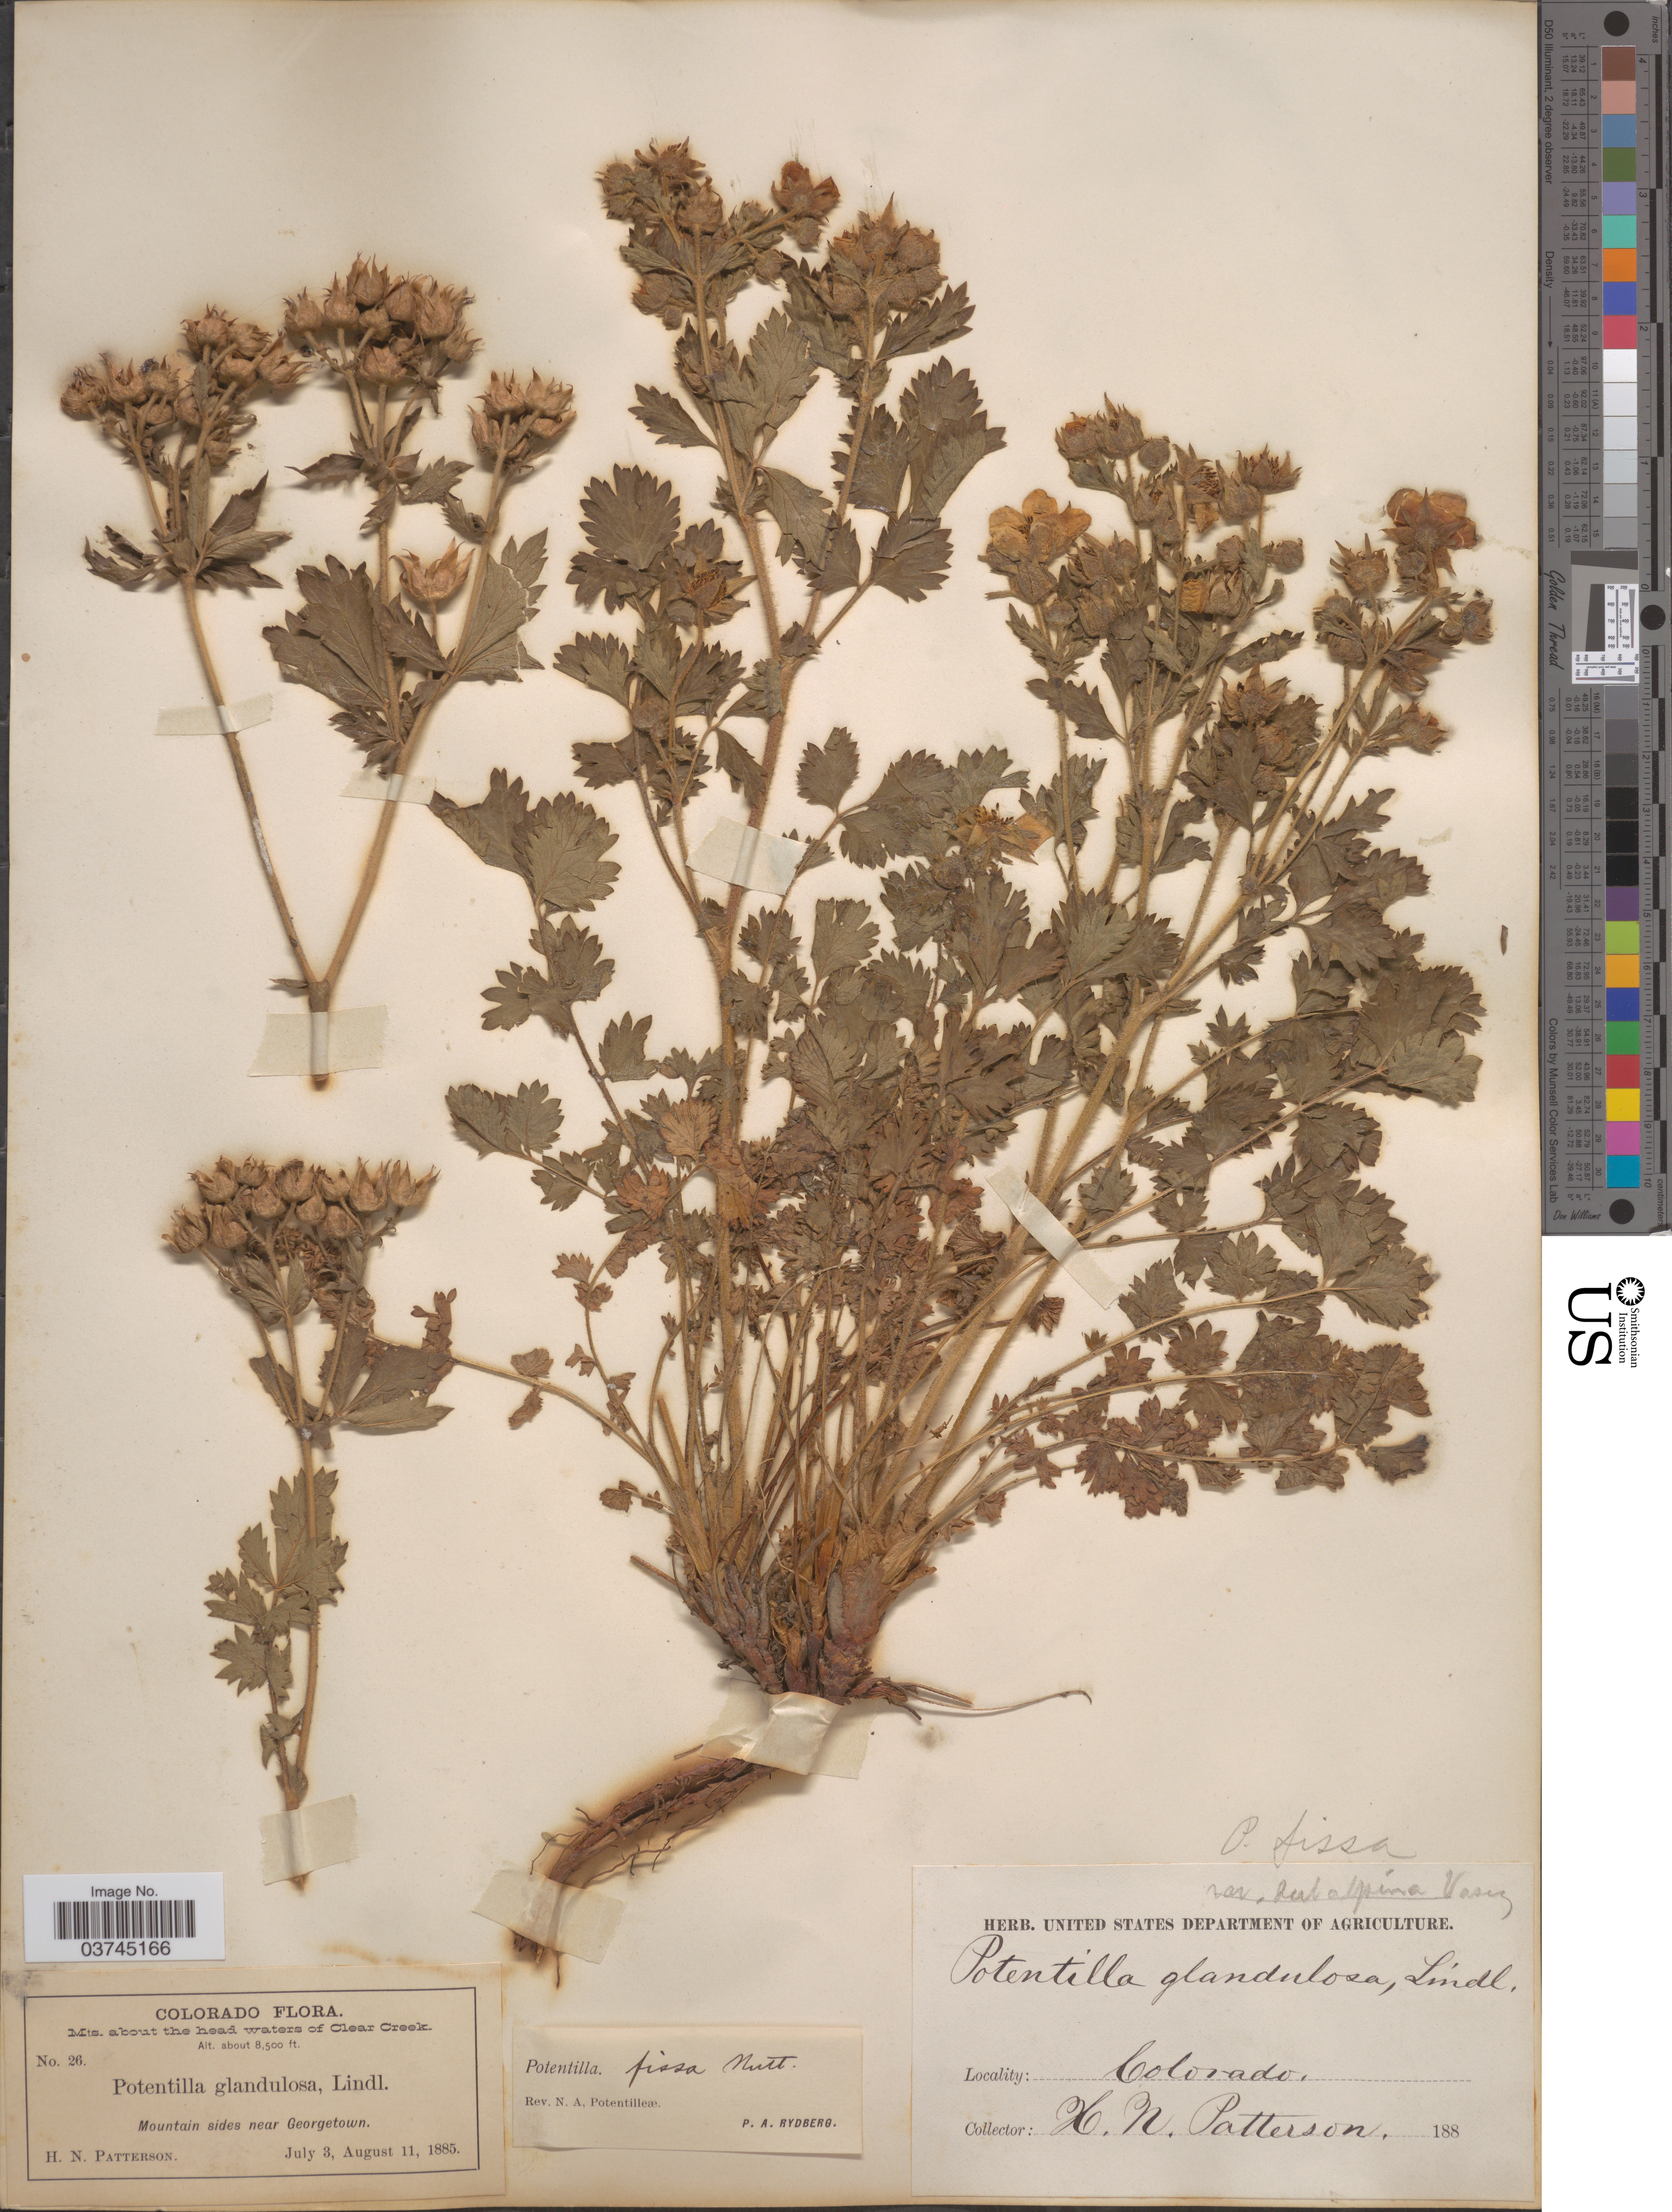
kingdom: Plantae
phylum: Tracheophyta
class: Magnoliopsida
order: Rosales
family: Rosaceae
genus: Drymocallis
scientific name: Drymocallis fissa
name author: (Nutt.) Rydb.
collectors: H. N. Patterson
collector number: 26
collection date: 1885-07-03/1885-08-11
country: United States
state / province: Colorado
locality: Mts. about the head waters of Clear Creek. Mountain sides near Georgetown.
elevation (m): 2591